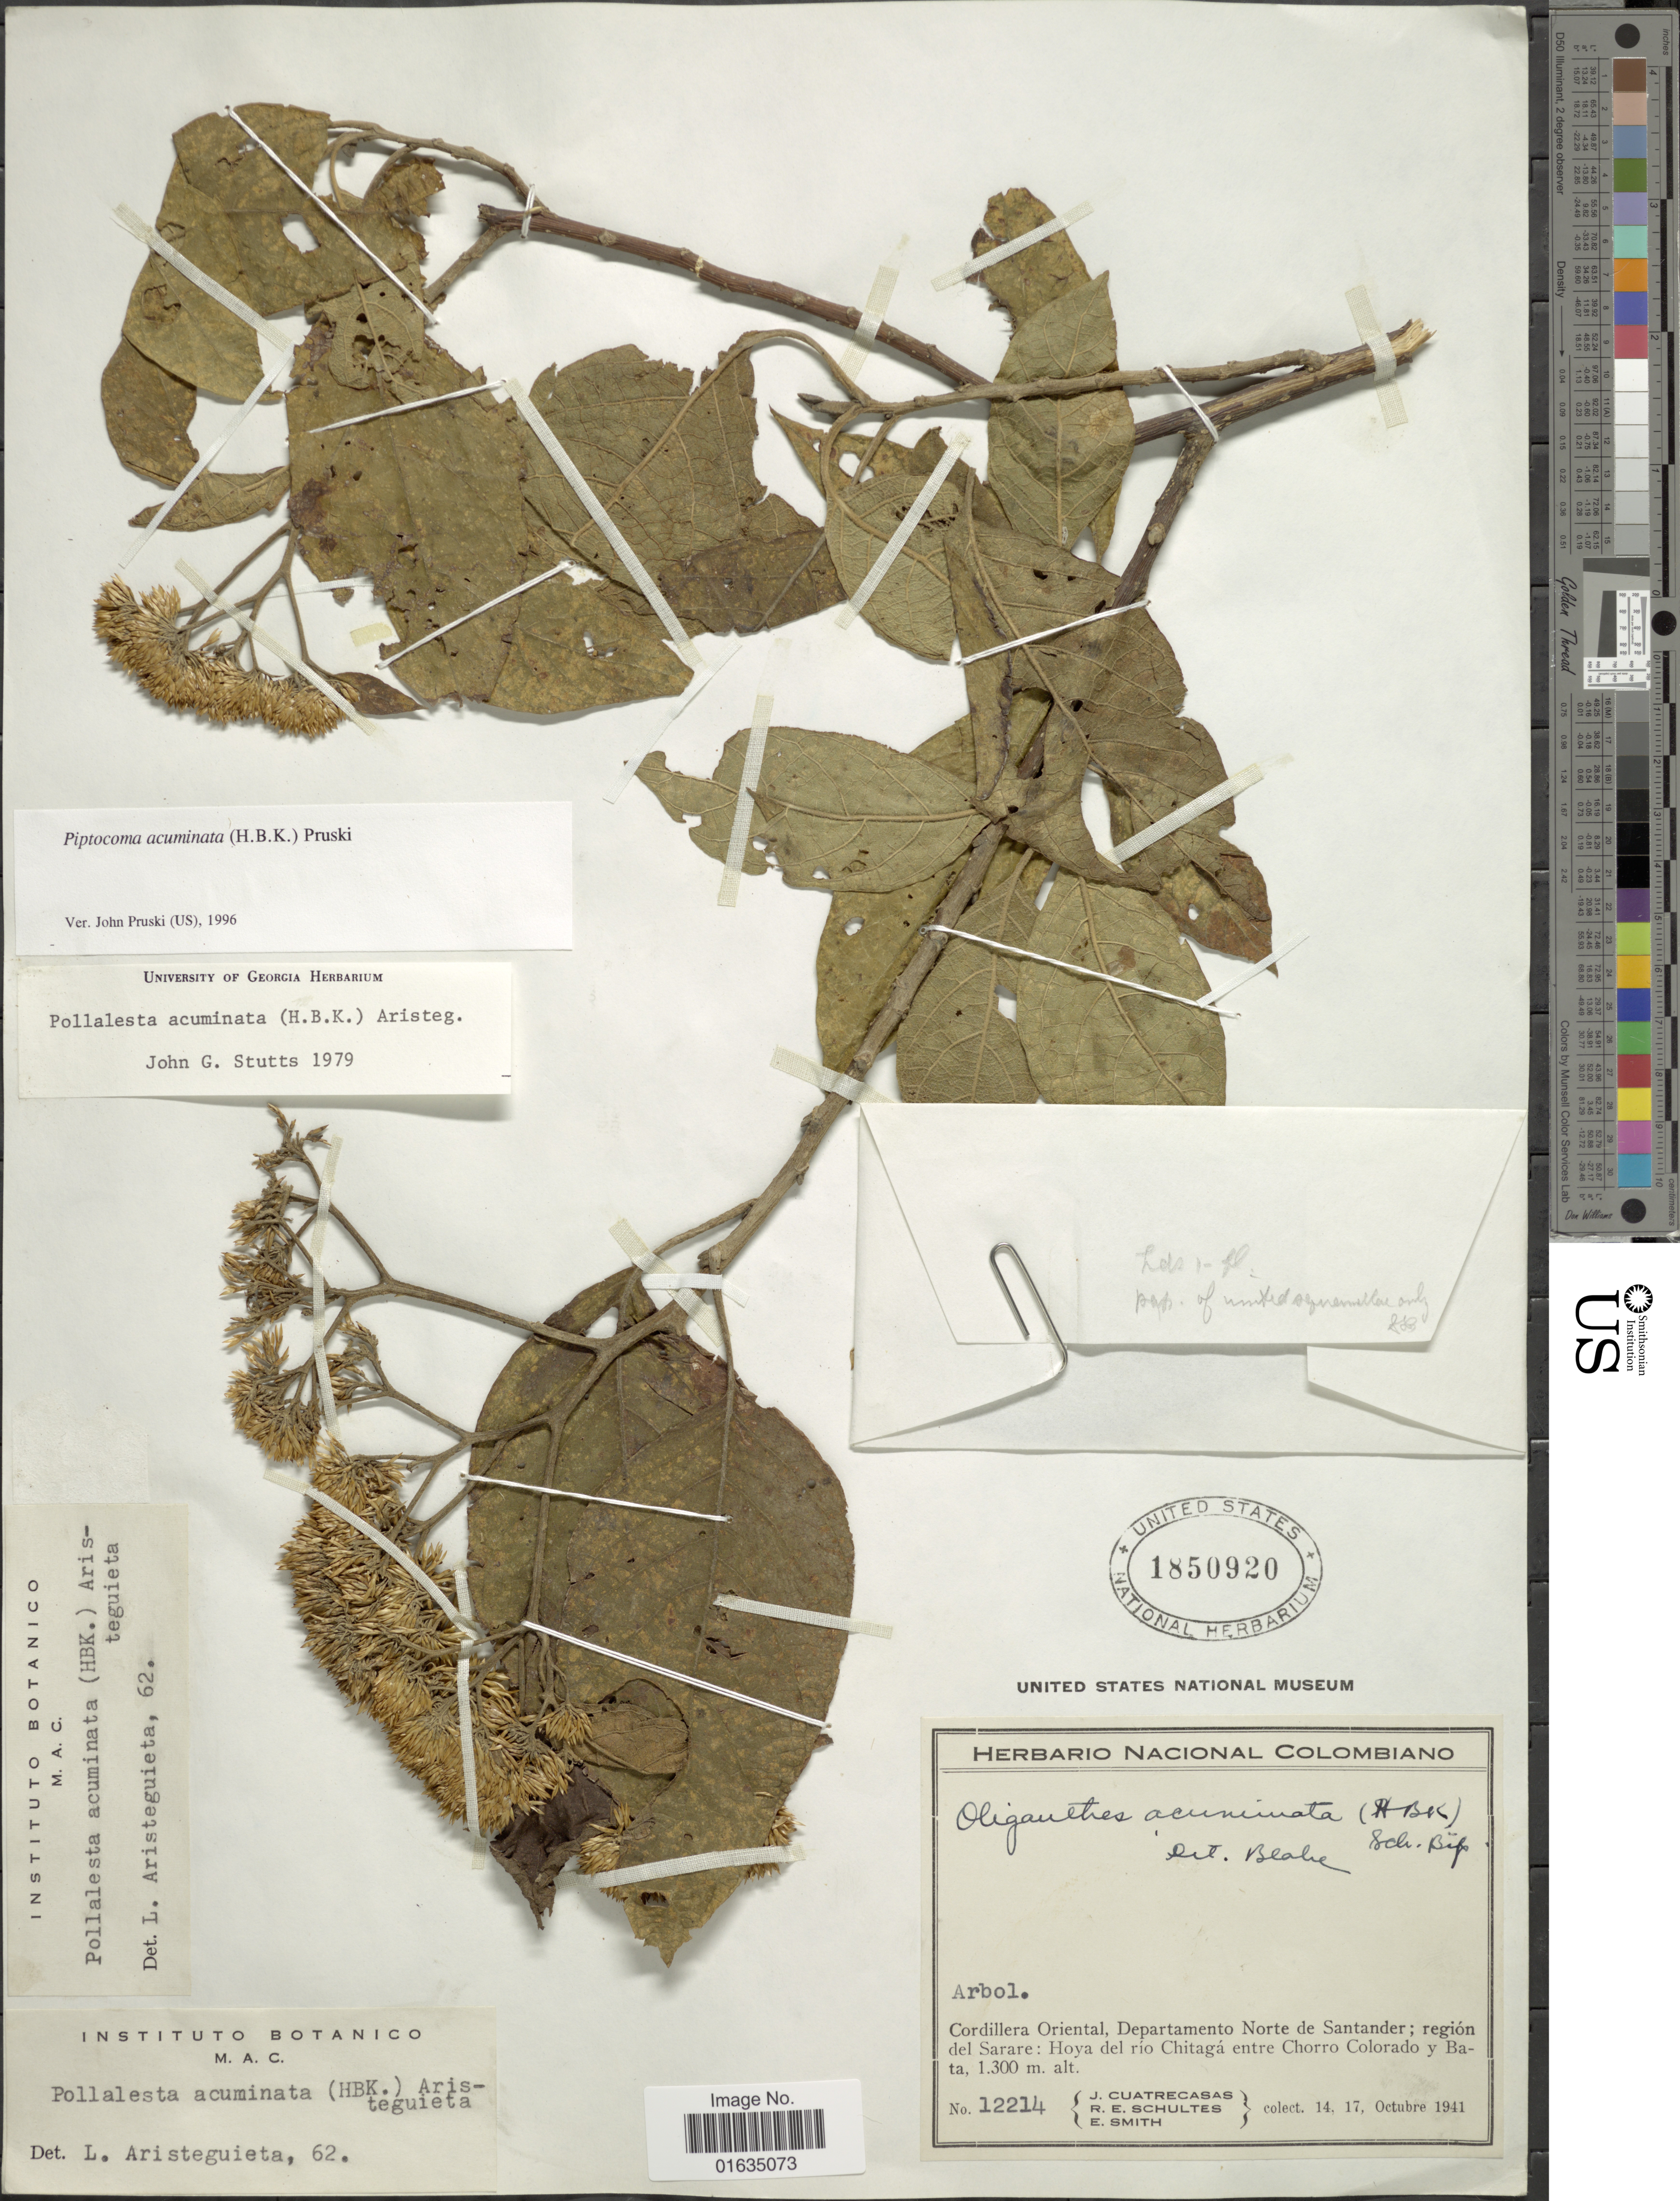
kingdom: Plantae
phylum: Tracheophyta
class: Magnoliopsida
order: Asterales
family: Asteraceae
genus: Pollalesta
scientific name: Pollalesta acuminata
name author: (Kunth) Aristeg.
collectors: J. Cuatrecasas, R. E. Schultes & C. E. Smith Jr.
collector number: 12214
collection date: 1941-10-14/1941-10-17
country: Colombia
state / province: Norte de Santander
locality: Cordillera Oriental, Departamento Norte de Santander, region del Sarare, Hoya del rio Chitaga entre Chorro Colorado y Bata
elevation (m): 1300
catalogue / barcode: US 1850920